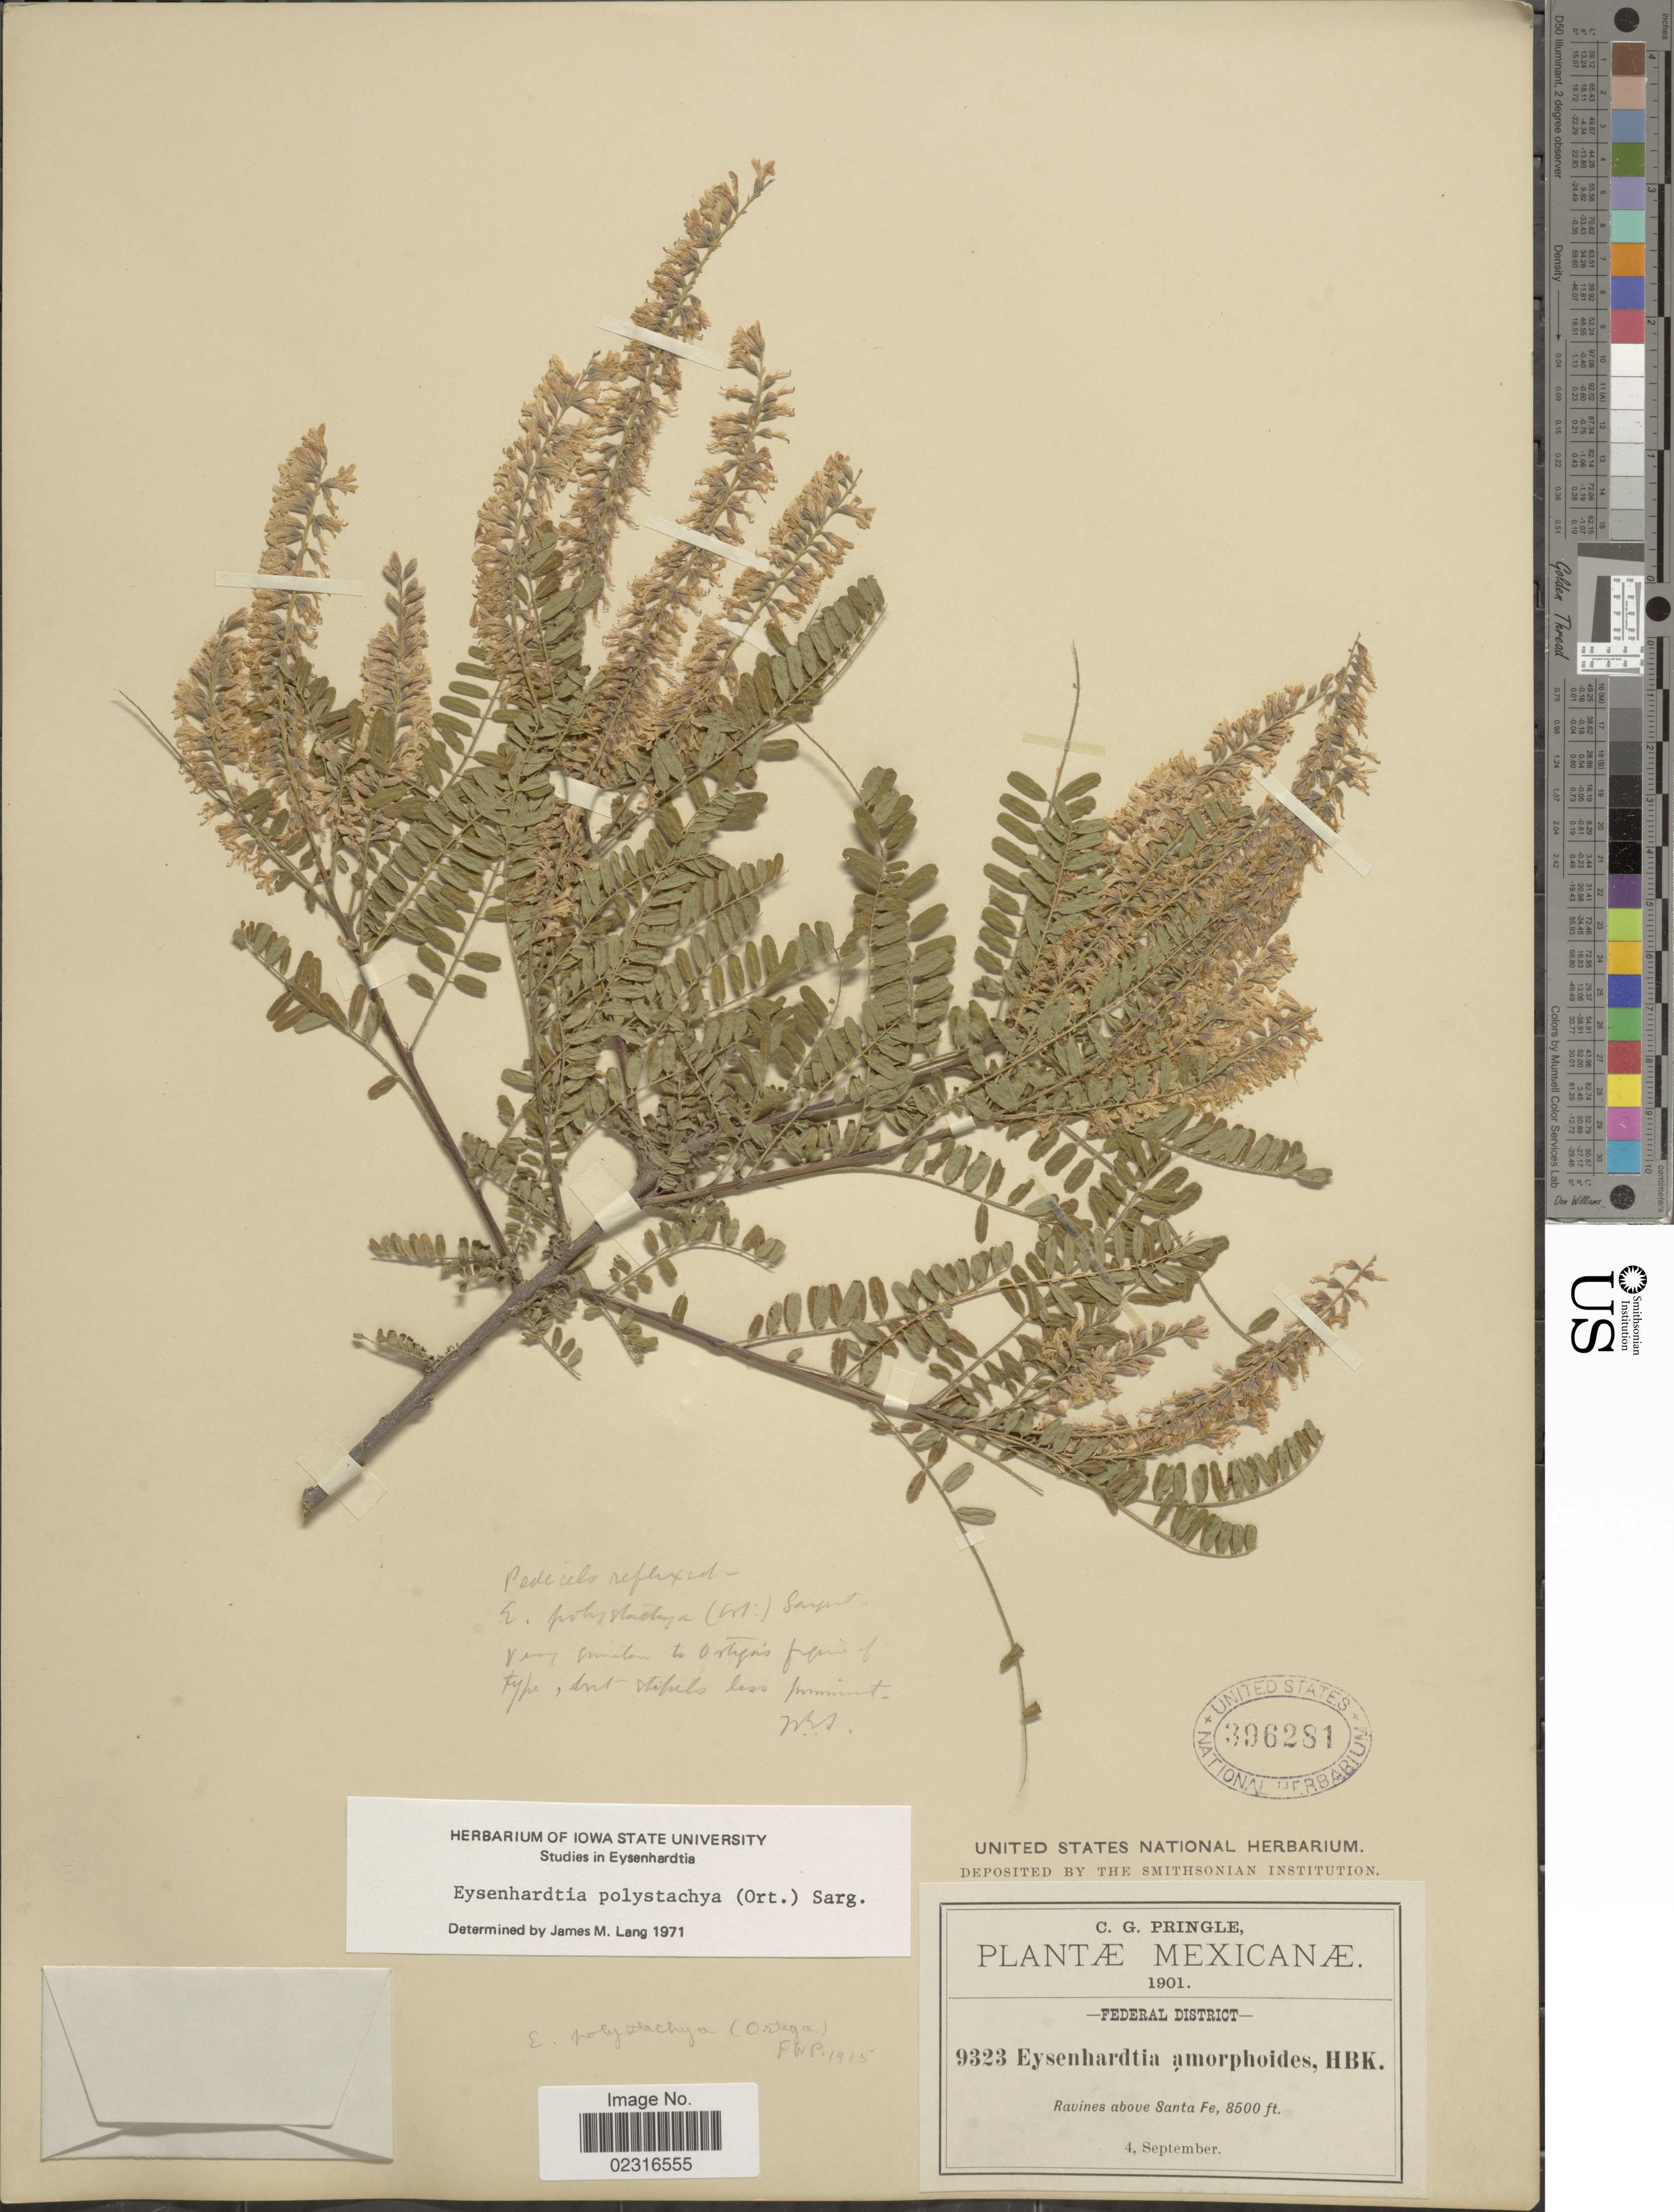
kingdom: Plantae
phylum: Tracheophyta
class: Magnoliopsida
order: Fabales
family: Fabaceae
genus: Eysenhardtia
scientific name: Eysenhardtia polystachya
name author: (Ortega) Sarg.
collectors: C. G. Pringle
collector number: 9323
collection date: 1901-09-04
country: Mexico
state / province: Distrito Federal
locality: Mexicanae. Federal District. Ravines above Santa Fe.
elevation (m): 2591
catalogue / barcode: US 396281